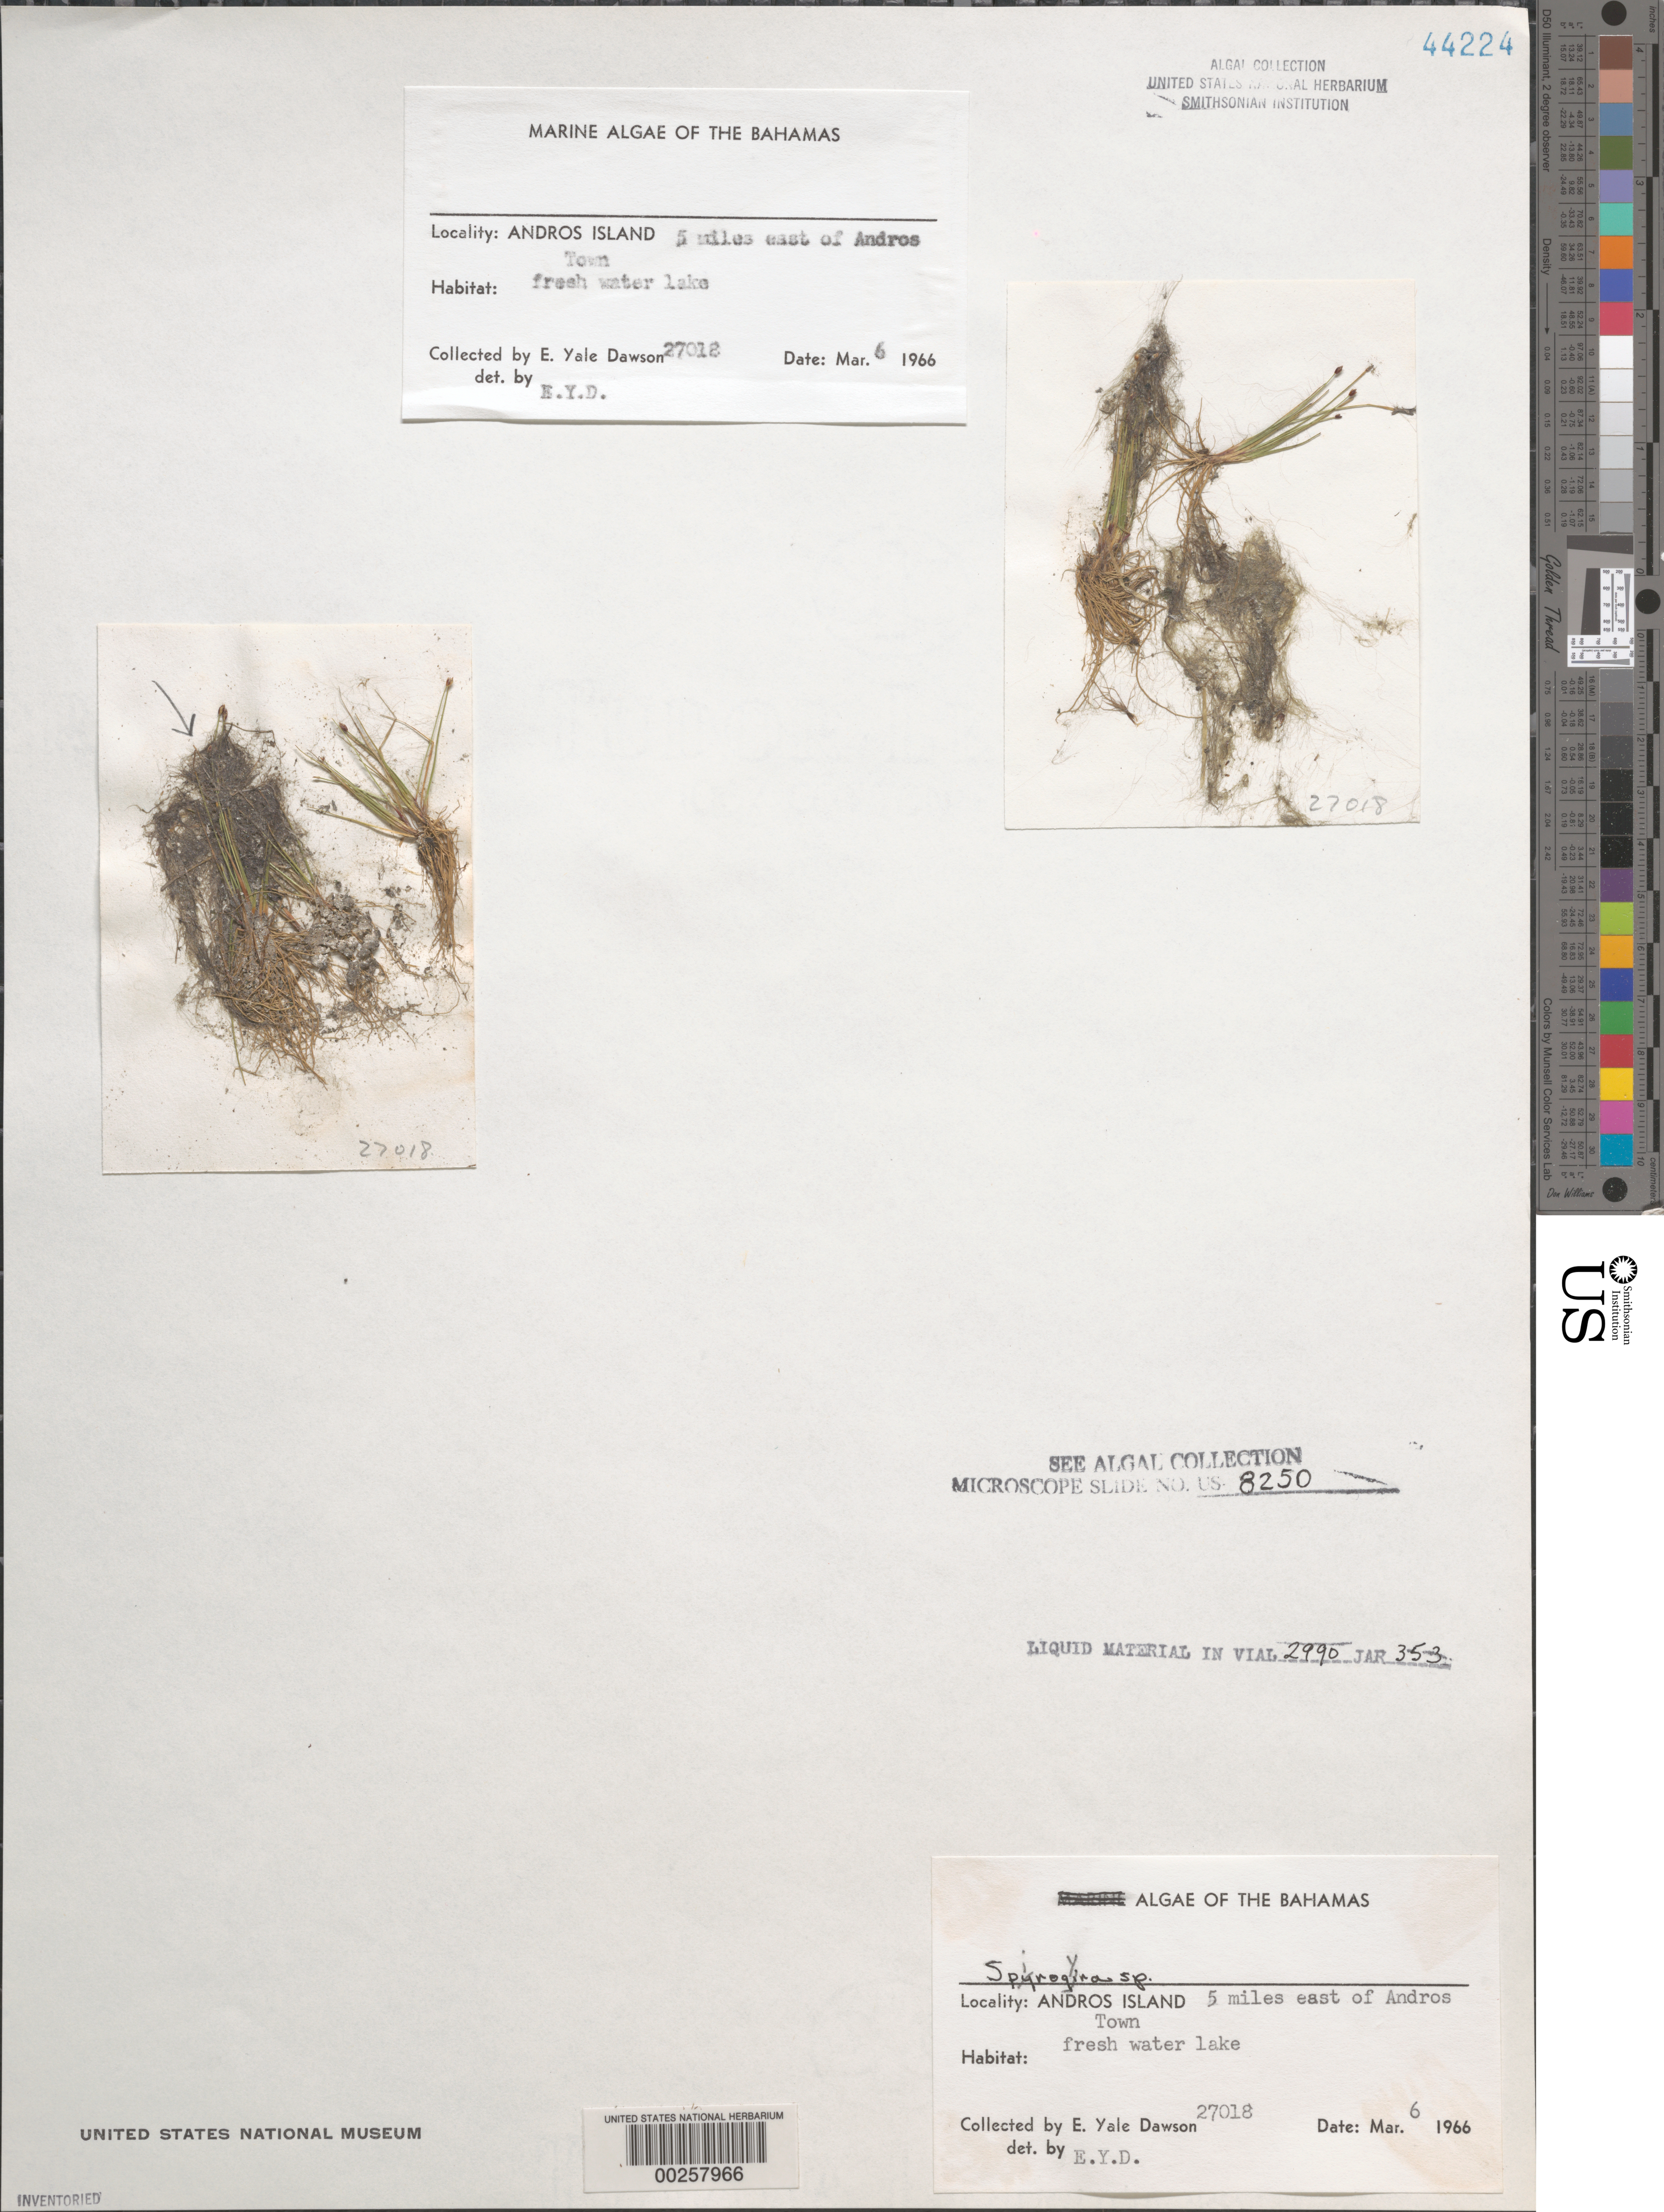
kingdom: Plantae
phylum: Charophyta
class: Zygnematophyceae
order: Zygnematales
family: Zygnemataceae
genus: Spirogyra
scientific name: Spirogyra sp.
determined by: Dawson, E. Y.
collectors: E. Y. Dawson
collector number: EYD 27018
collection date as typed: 06 Mar 1966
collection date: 1966-03-06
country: Bahamas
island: Andros Island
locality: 5 miles east of Andros Town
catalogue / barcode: US 44224